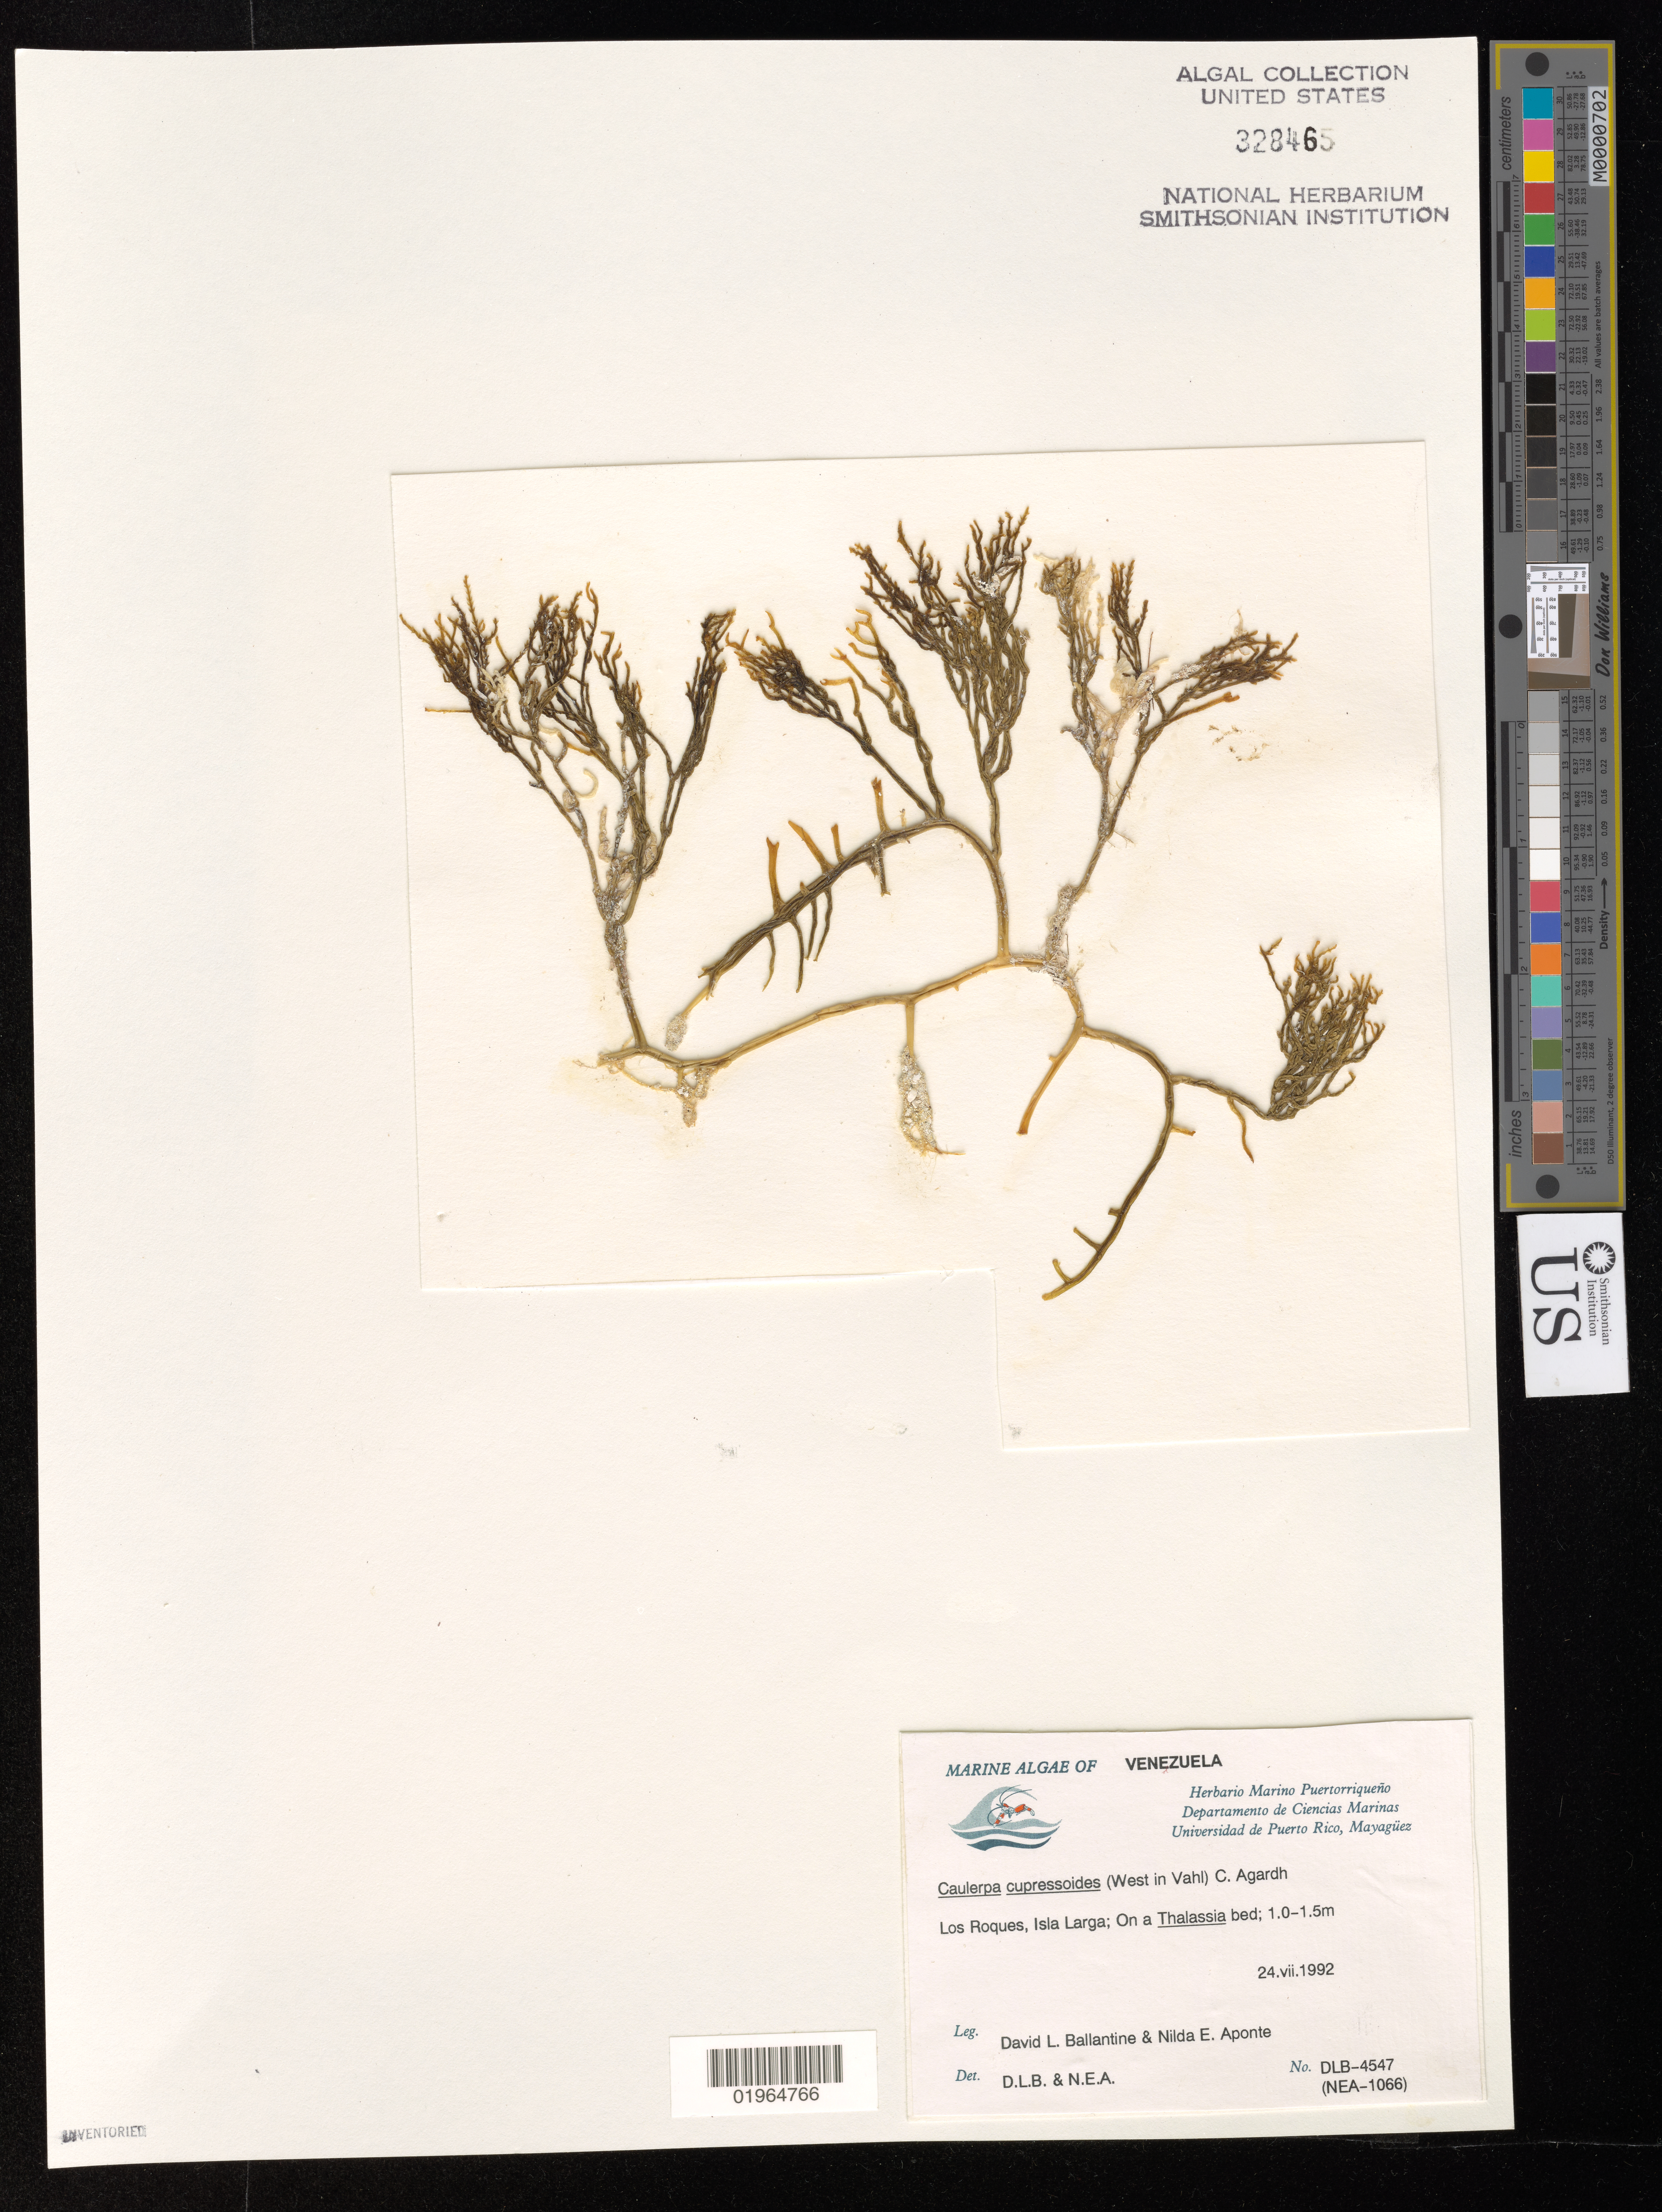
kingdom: Plantae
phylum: Chlorophyta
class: Ulvophyceae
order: Bryopsidales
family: Caulerpaceae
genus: Caulerpa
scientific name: Caulerpa cupressoides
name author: (Vahl) C. Agardh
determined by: Ballantine, D. L.; Aponte, N. E.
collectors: D.L. Ballantine & N. E. Aponte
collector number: DLB 4547, NEA 1066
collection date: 1992-07-24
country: Venezuela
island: Isla Larga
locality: Los Roques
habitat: On a Thalassia bed.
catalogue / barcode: US 328465